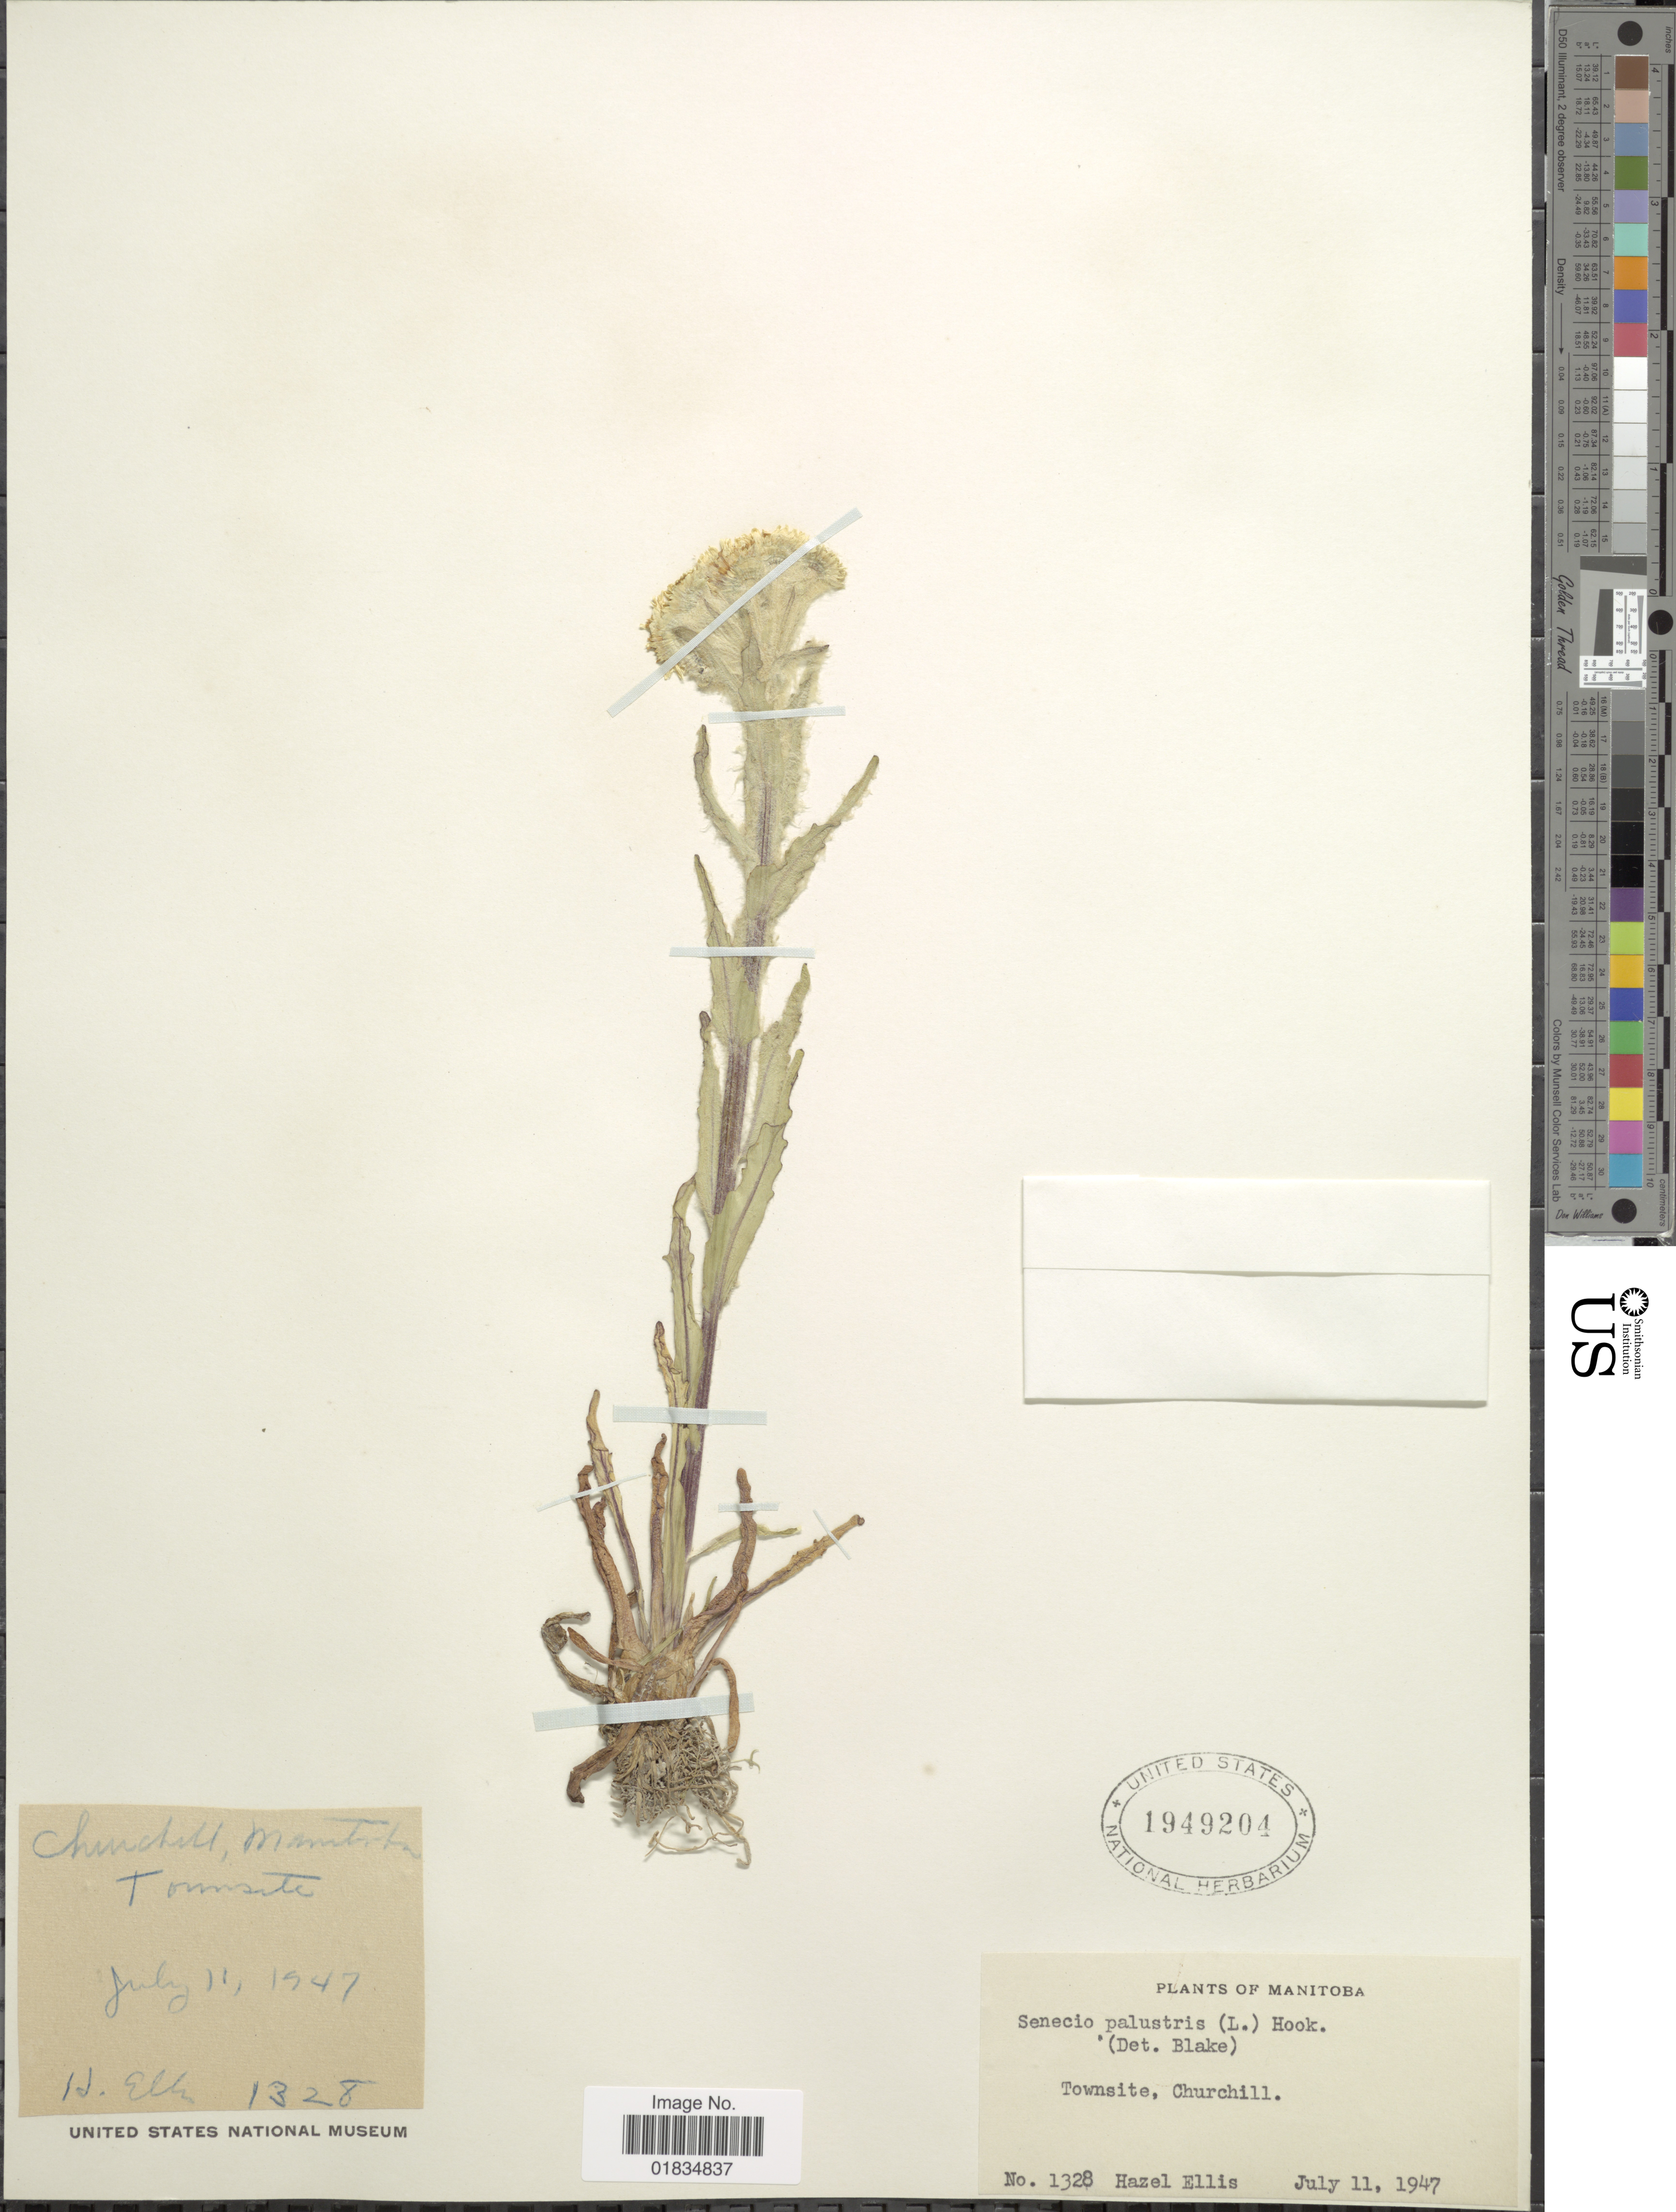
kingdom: Plantae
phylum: Tracheophyta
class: Magnoliopsida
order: Asterales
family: Asteraceae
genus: Tephroseris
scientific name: Tephroseris palustris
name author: (L.) Rchb.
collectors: H. Ellis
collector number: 1328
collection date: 1947-07-11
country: Canada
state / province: Manitoba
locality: Townsite, Churchill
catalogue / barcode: US 1949204